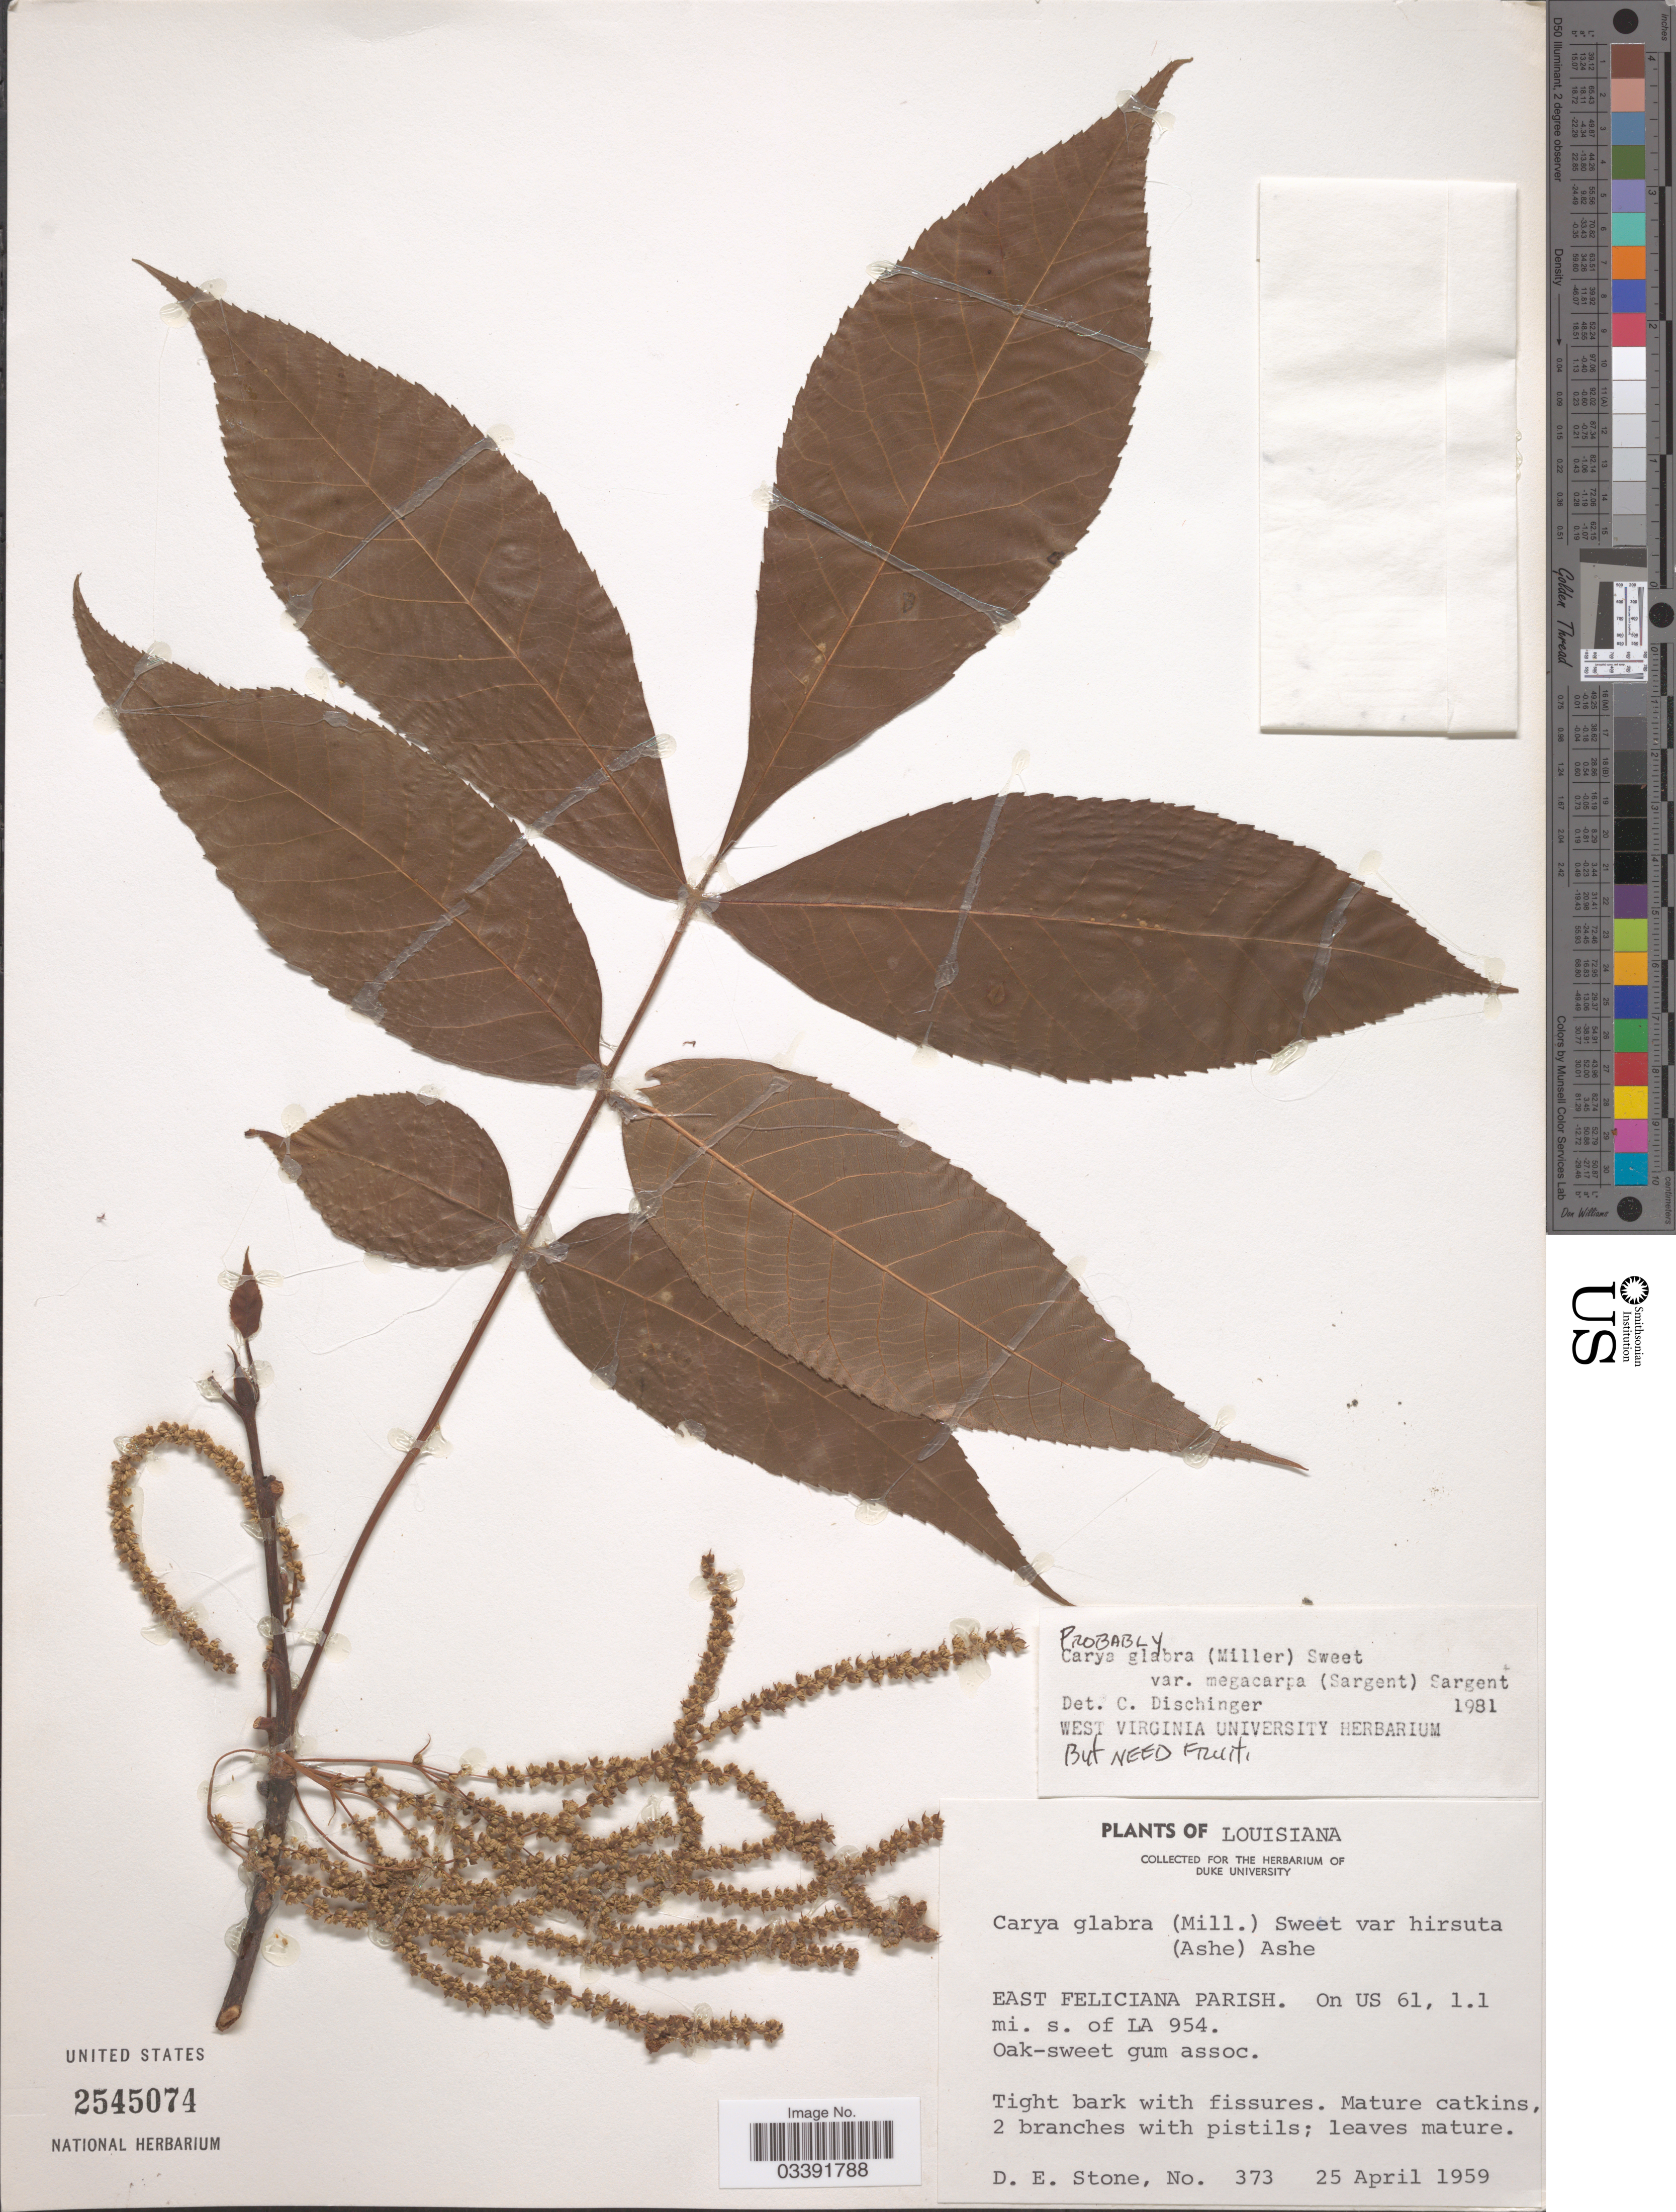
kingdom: Plantae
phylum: Tracheophyta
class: Magnoliopsida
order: Fagales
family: Juglandaceae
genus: Carya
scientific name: Carya glabra var. megacarpa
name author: (Sarg.) Sarg.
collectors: D. E. Stone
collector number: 373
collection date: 1959-04-25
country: United States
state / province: Louisiana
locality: East Feliciana Parish. On US 61, 1.1 mi. s. of LA 954.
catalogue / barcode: US 2545074